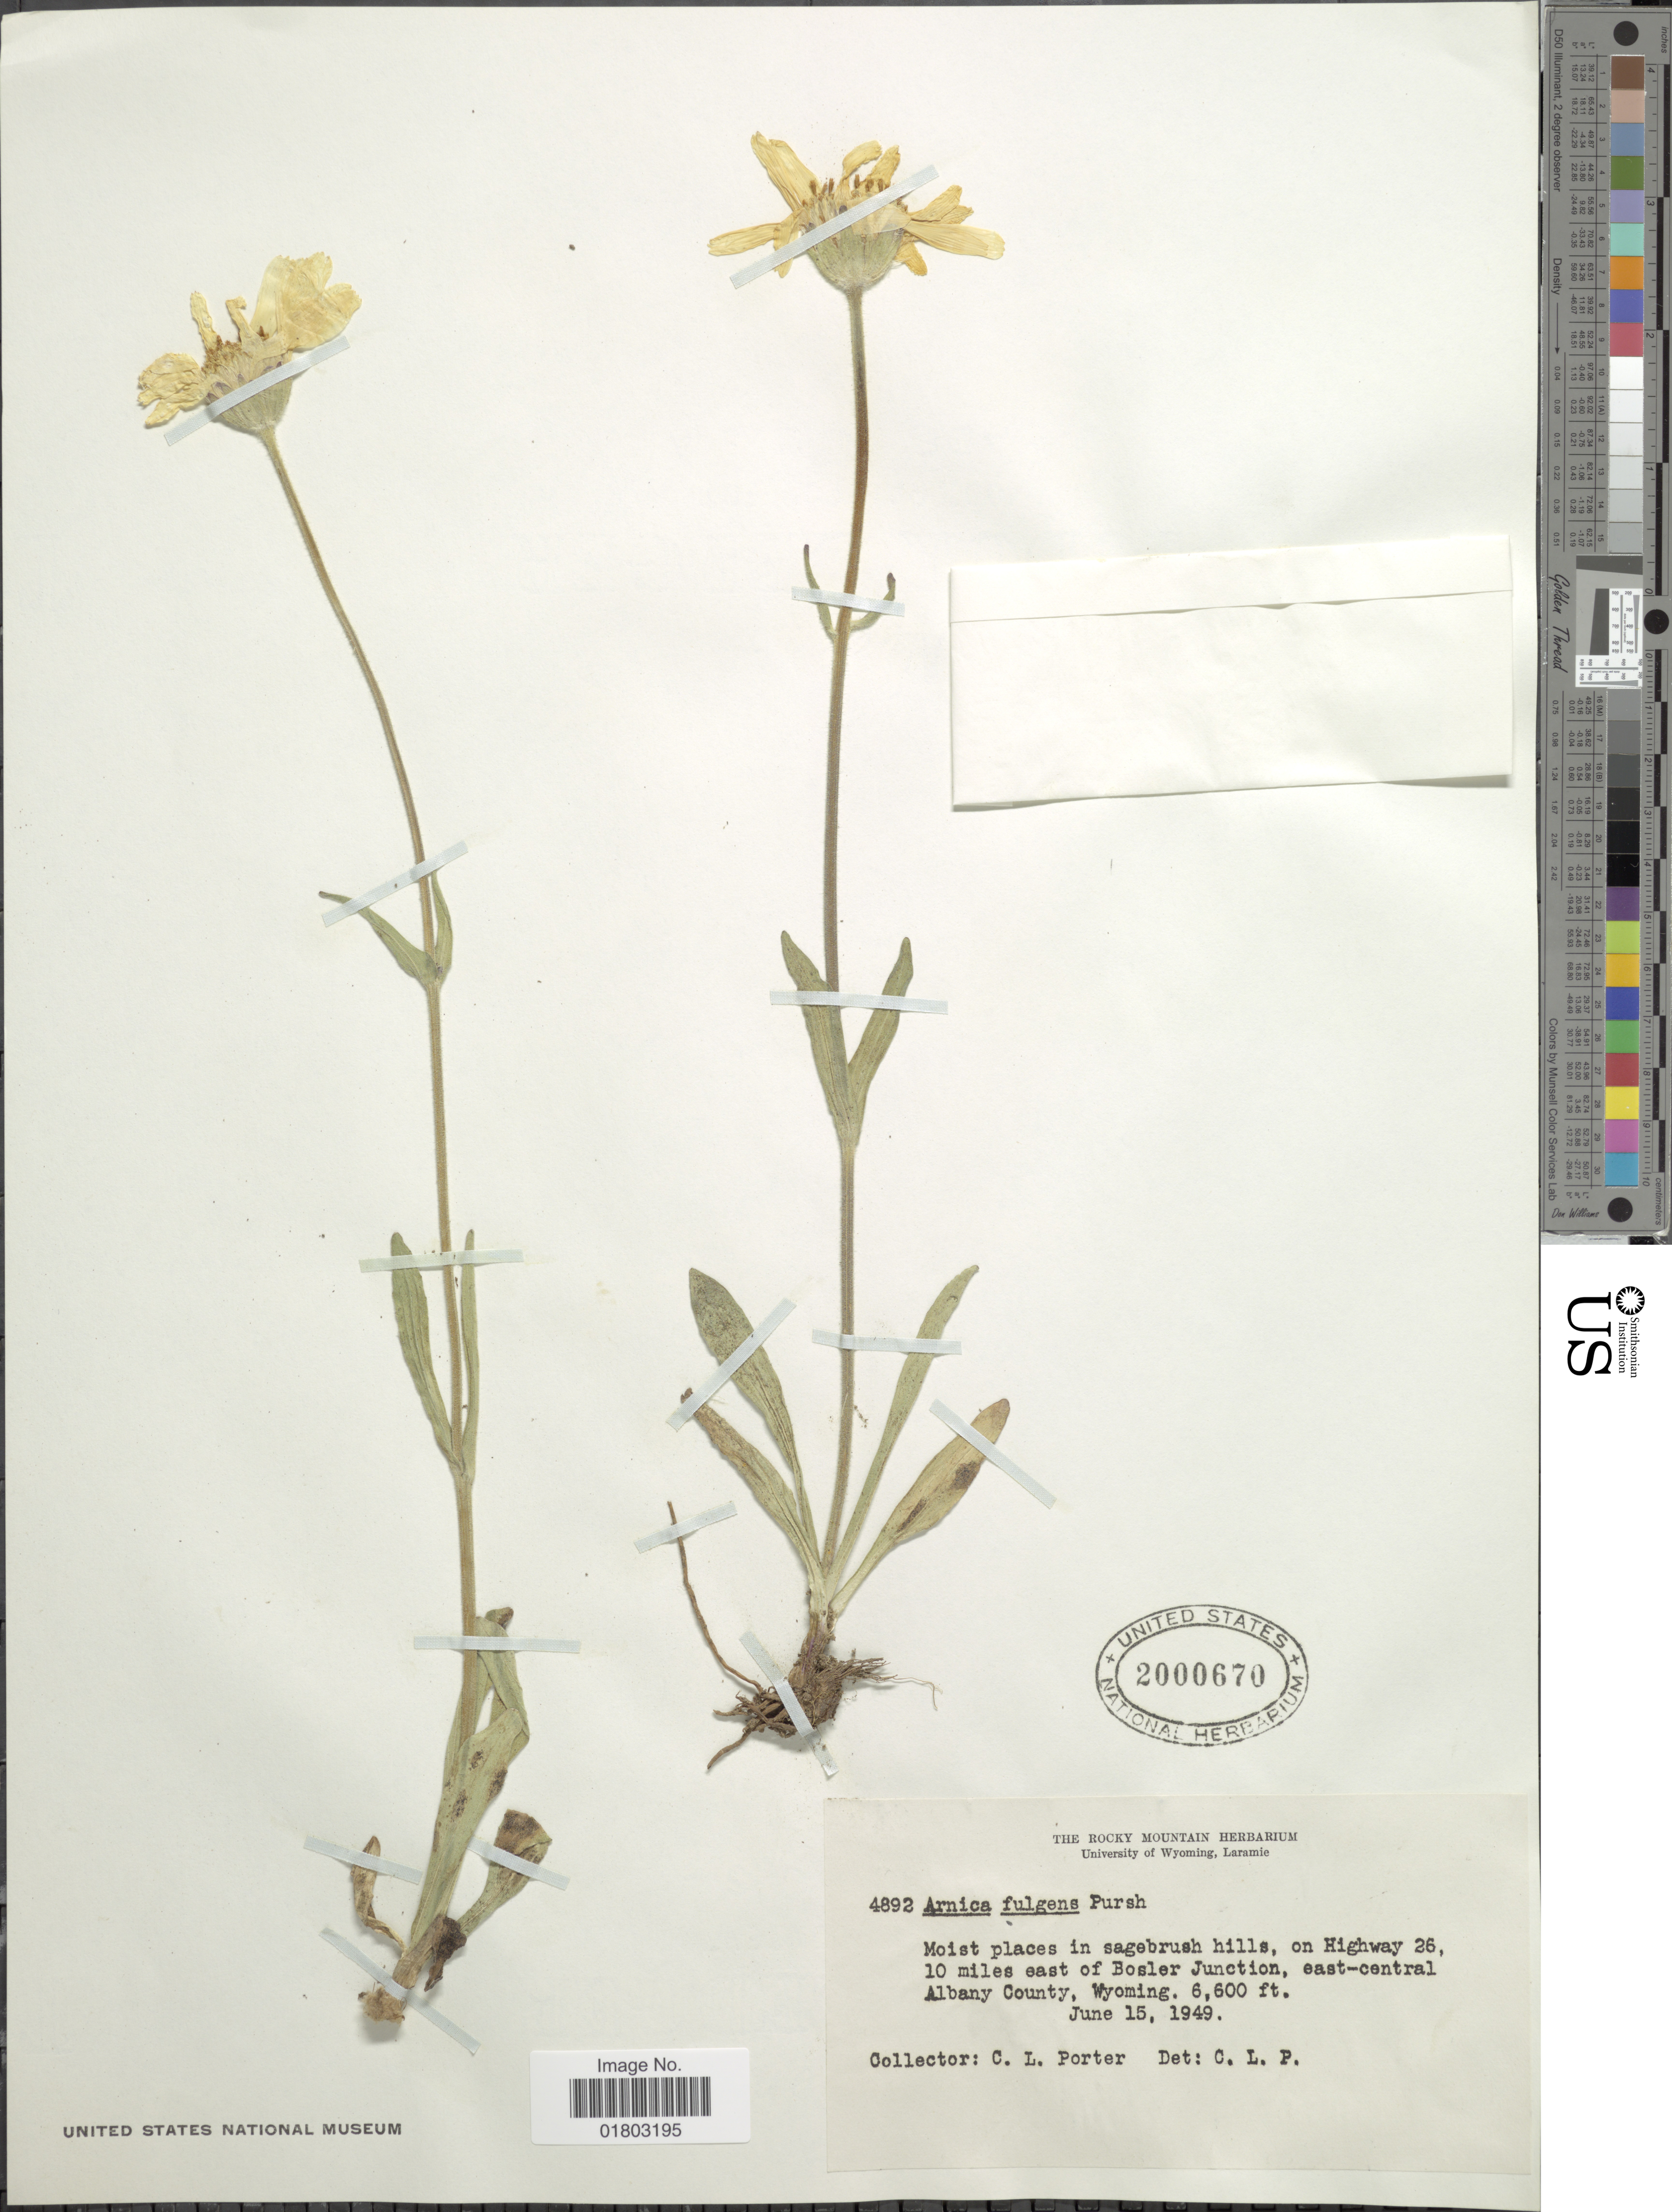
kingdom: Plantae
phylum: Tracheophyta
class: Magnoliopsida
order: Asterales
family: Asteraceae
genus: Arnica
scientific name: Arnica fulgens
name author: Pursh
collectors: C. L. Porter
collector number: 4892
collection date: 1949-06-15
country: United States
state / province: Wyoming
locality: Moist places in sagebrush hills, on Highway 26, 10 miles east of Bosler Junction, east-central Albany County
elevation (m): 2012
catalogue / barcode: US 2000670